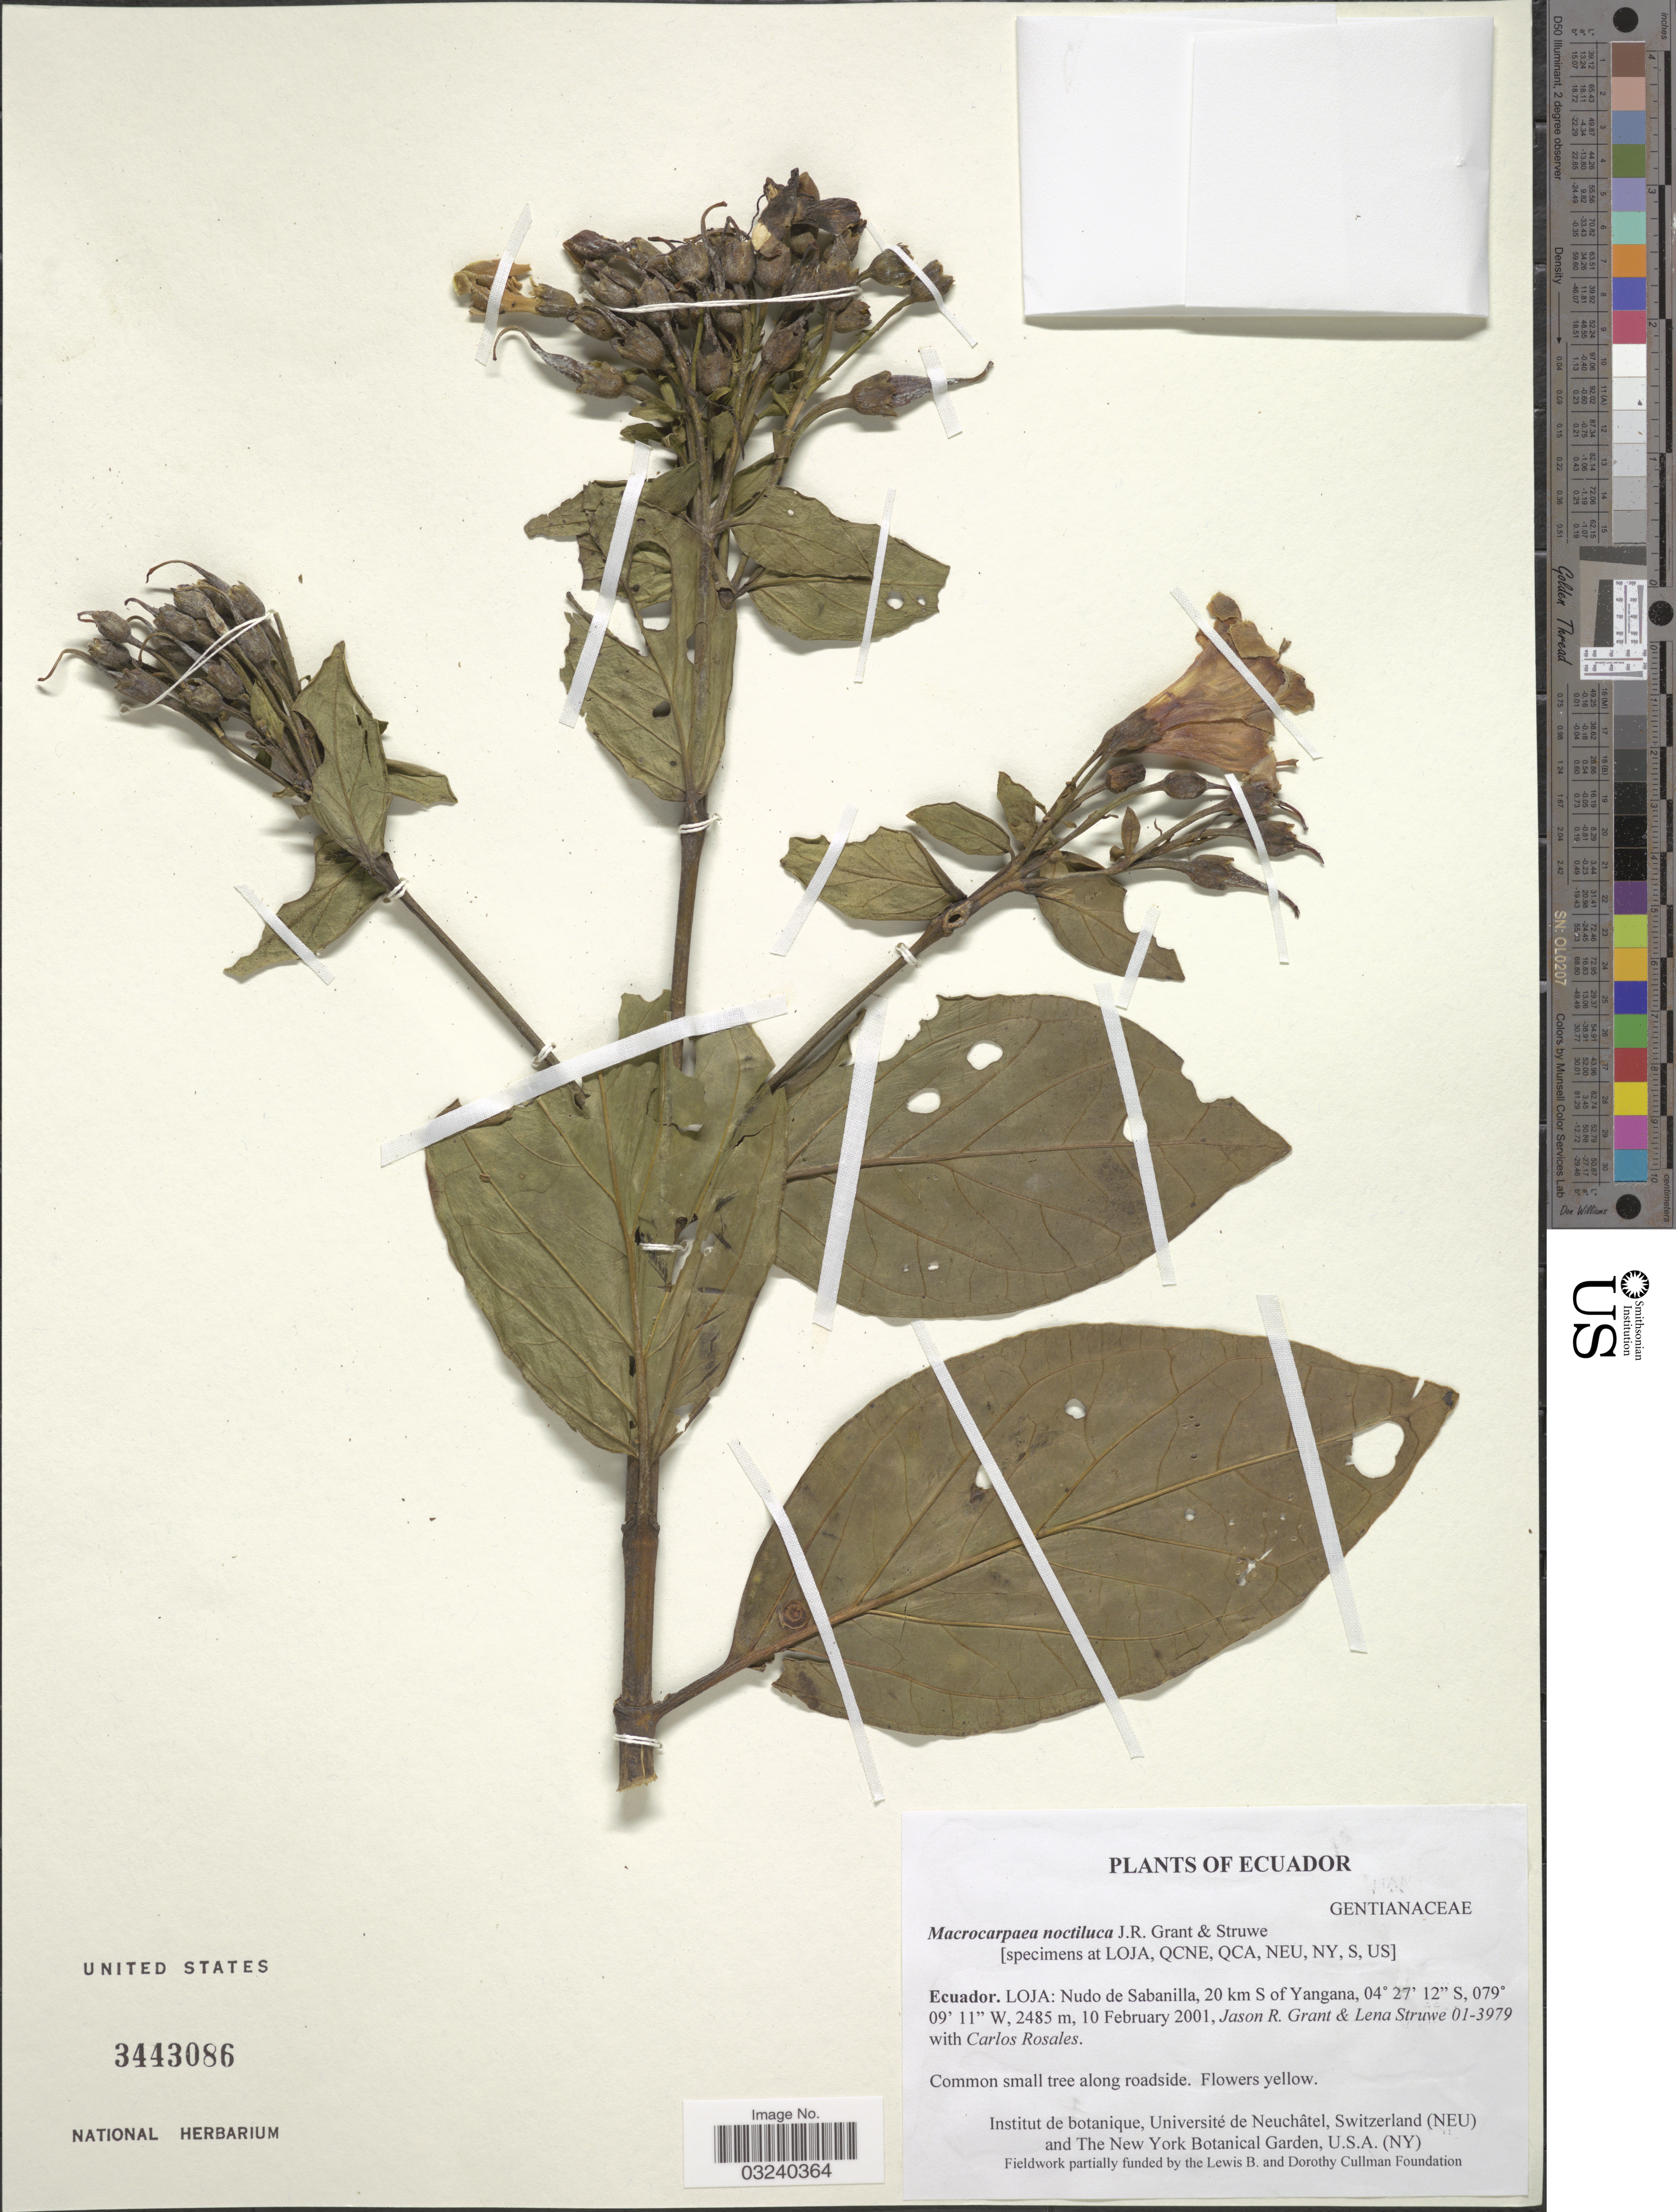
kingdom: Plantae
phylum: Tracheophyta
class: Magnoliopsida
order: Gentianales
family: Gentianaceae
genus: Macrocarpaea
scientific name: Macrocarpaea noctiluca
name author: J.R. Grant & Struwe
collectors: J. R. Grant, L. Struwe & C. Rosales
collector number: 01-3979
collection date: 2001-02-10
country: Ecuador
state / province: Loja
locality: Nudo de Sabanilla, 20 km S of Yangana.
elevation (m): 2485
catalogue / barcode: US 3443086